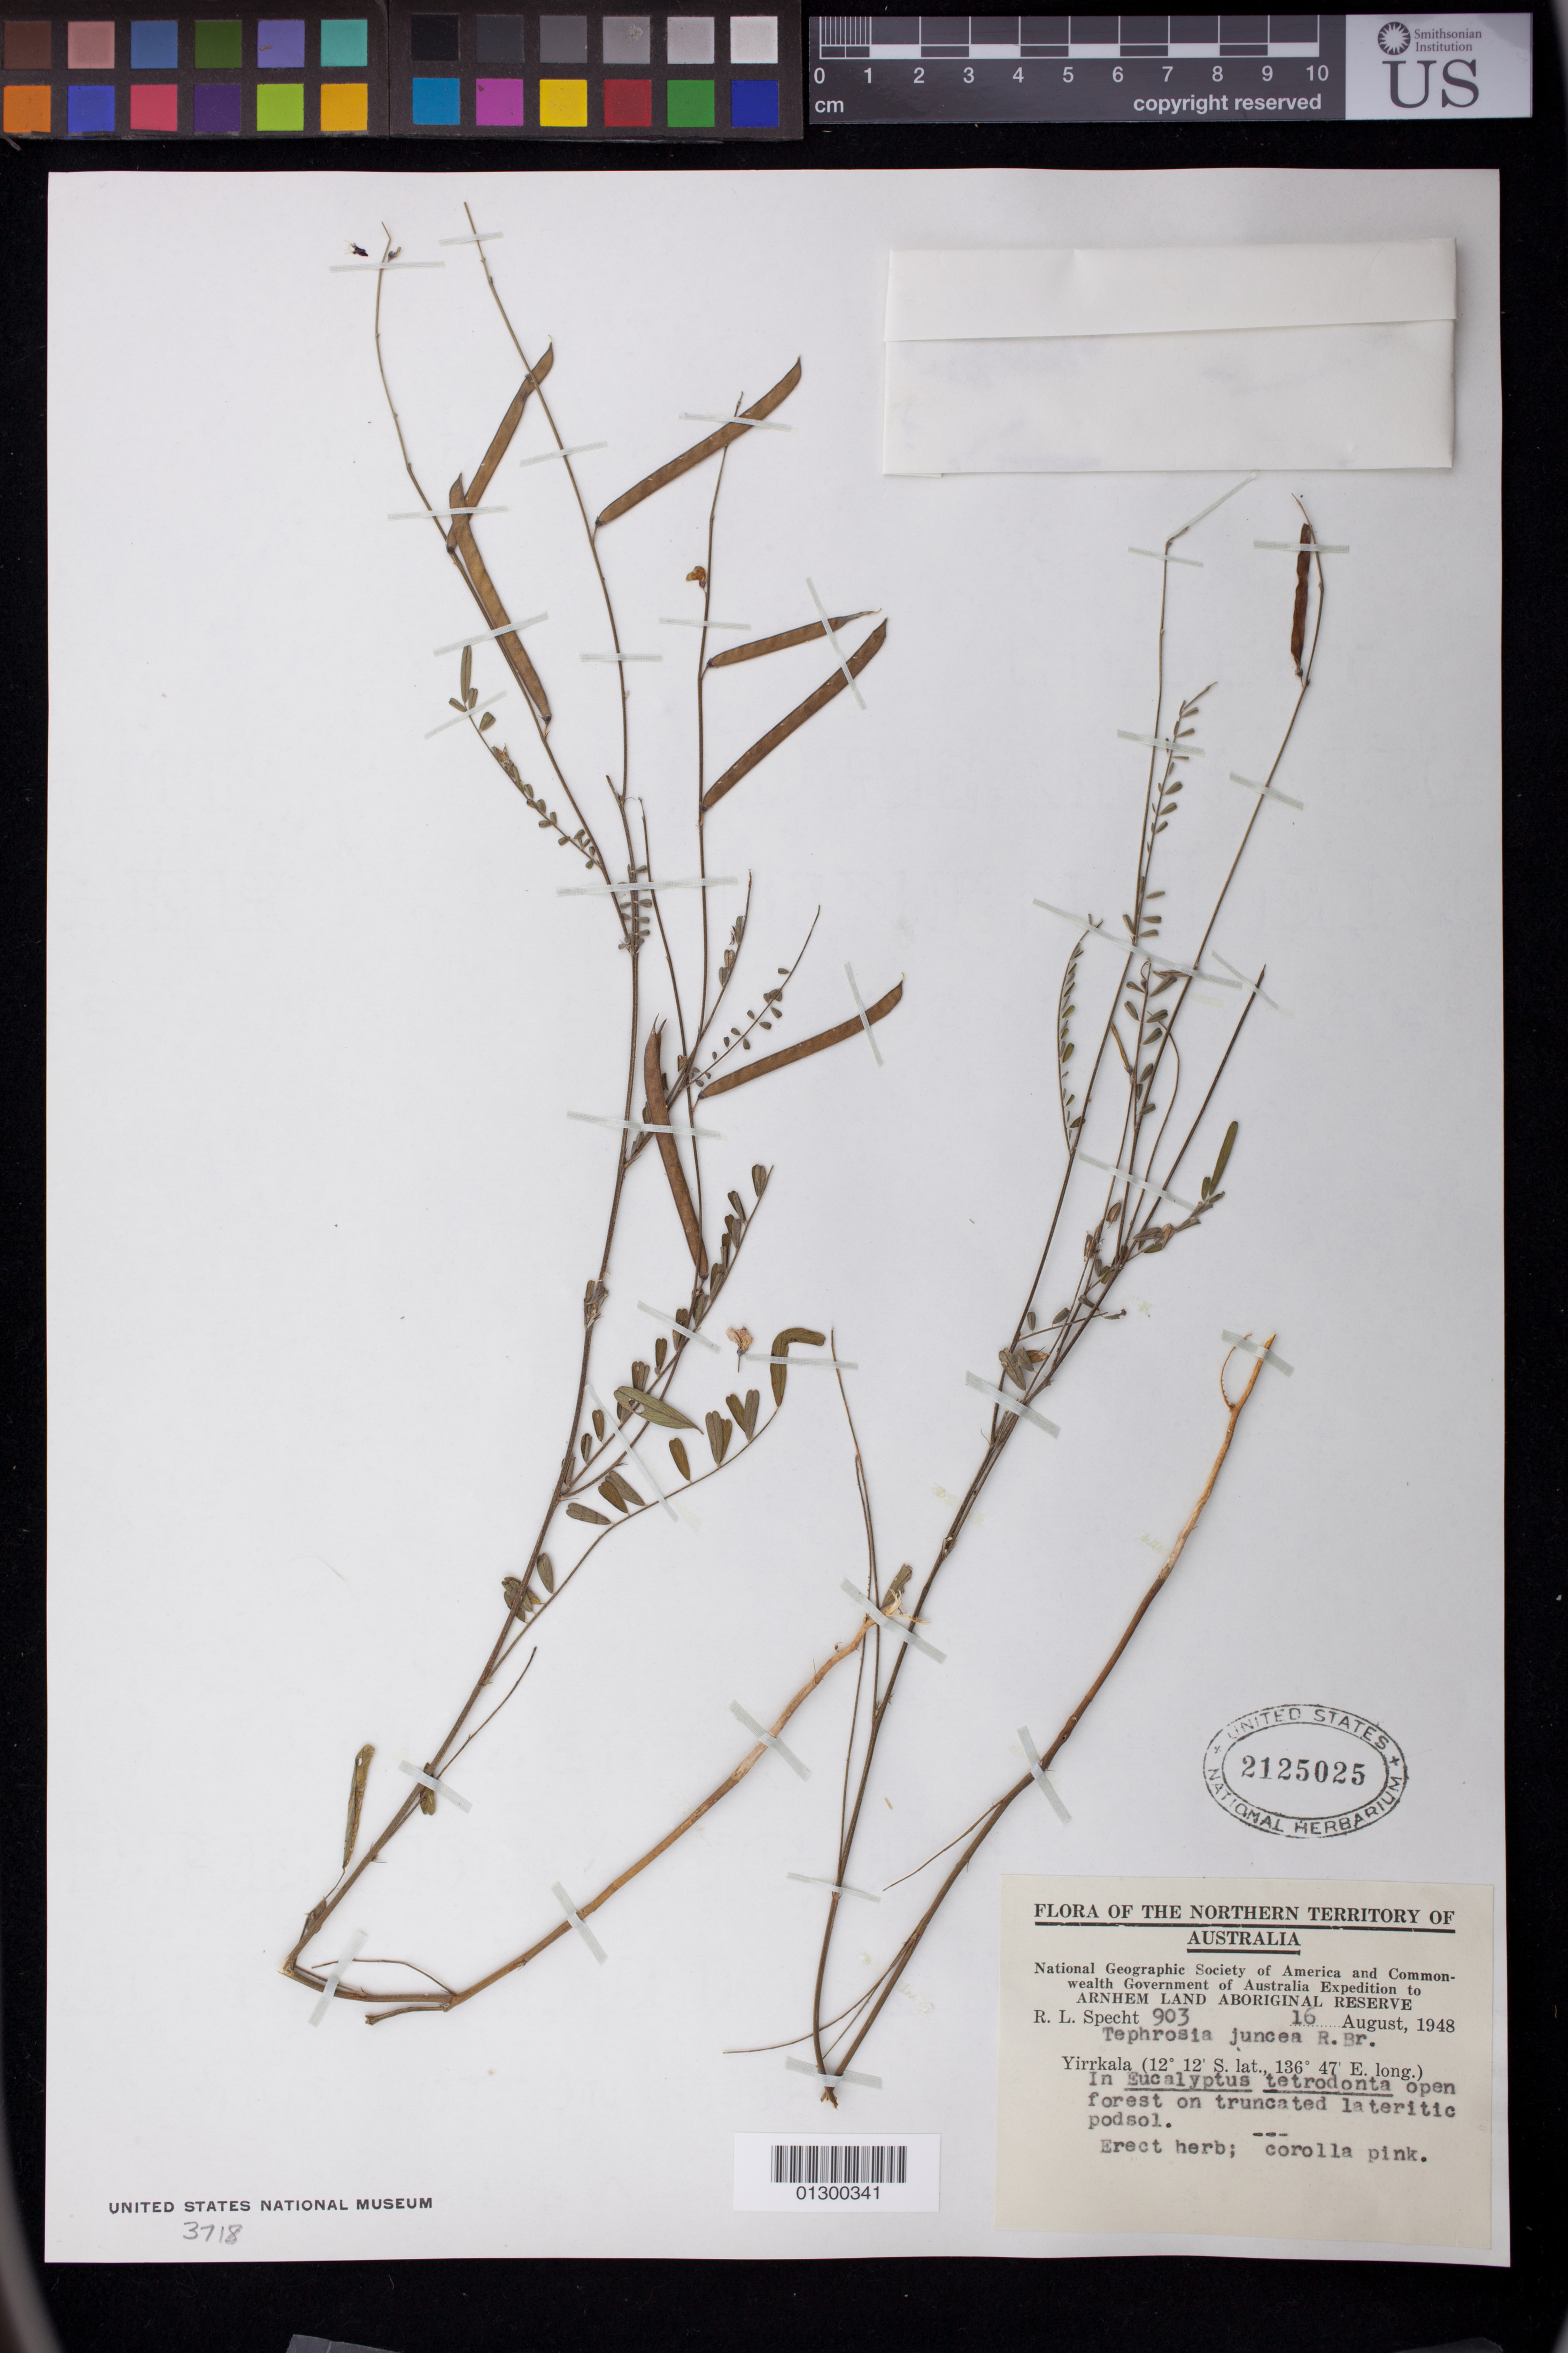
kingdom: Plantae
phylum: Tracheophyta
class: Magnoliopsida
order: Fabales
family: Fabaceae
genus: Tephrosia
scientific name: Tephrosia juncea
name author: Benth.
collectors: R. L. Specht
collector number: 903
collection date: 1948-08-16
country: Australia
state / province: Northern Territory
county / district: East Arnhem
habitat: In Eucalyptus tetrodonta open forest on truncated lateritic podsol.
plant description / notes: Erect herb; corolla pink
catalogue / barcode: US 2125025